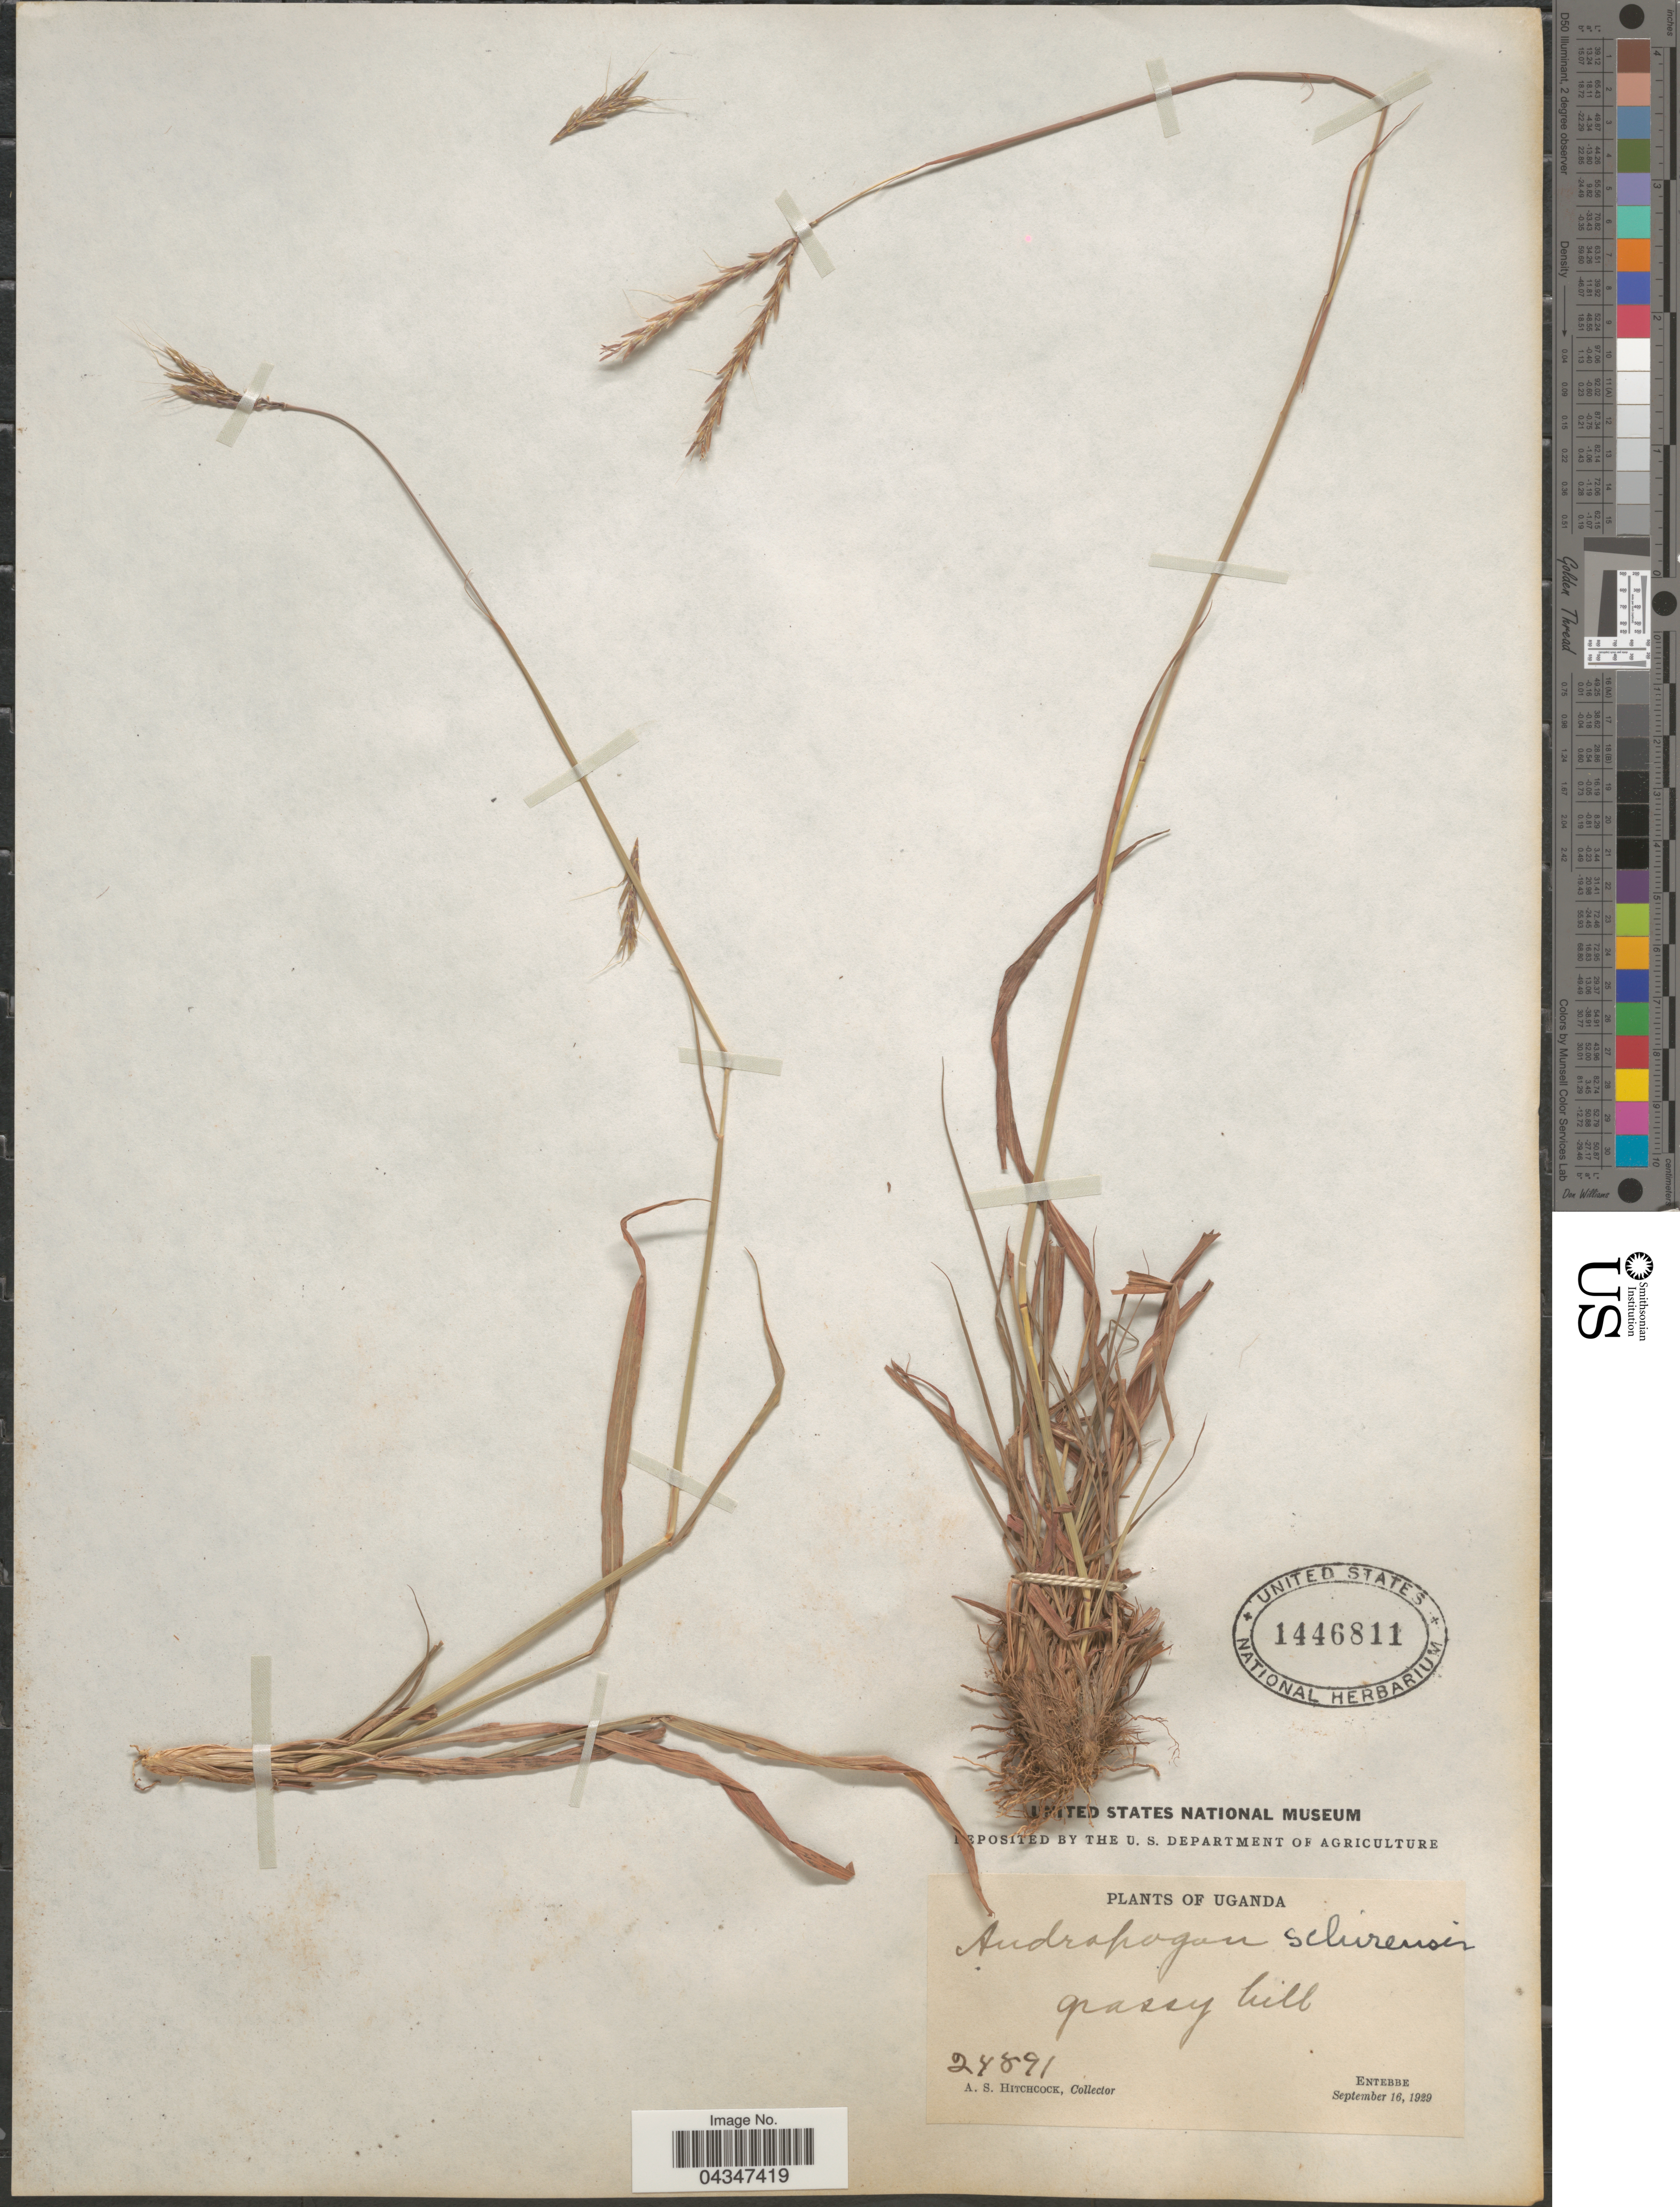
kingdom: Plantae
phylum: Tracheophyta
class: Liliopsida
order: Poales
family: Poaceae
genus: Andropogon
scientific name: Andropogon schirensis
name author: Hochst. ex A. Rich.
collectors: A. S. Hitchcock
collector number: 24891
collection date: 1929-09-16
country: Uganda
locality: Grassy hill. Entebbe.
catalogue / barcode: US 1446811